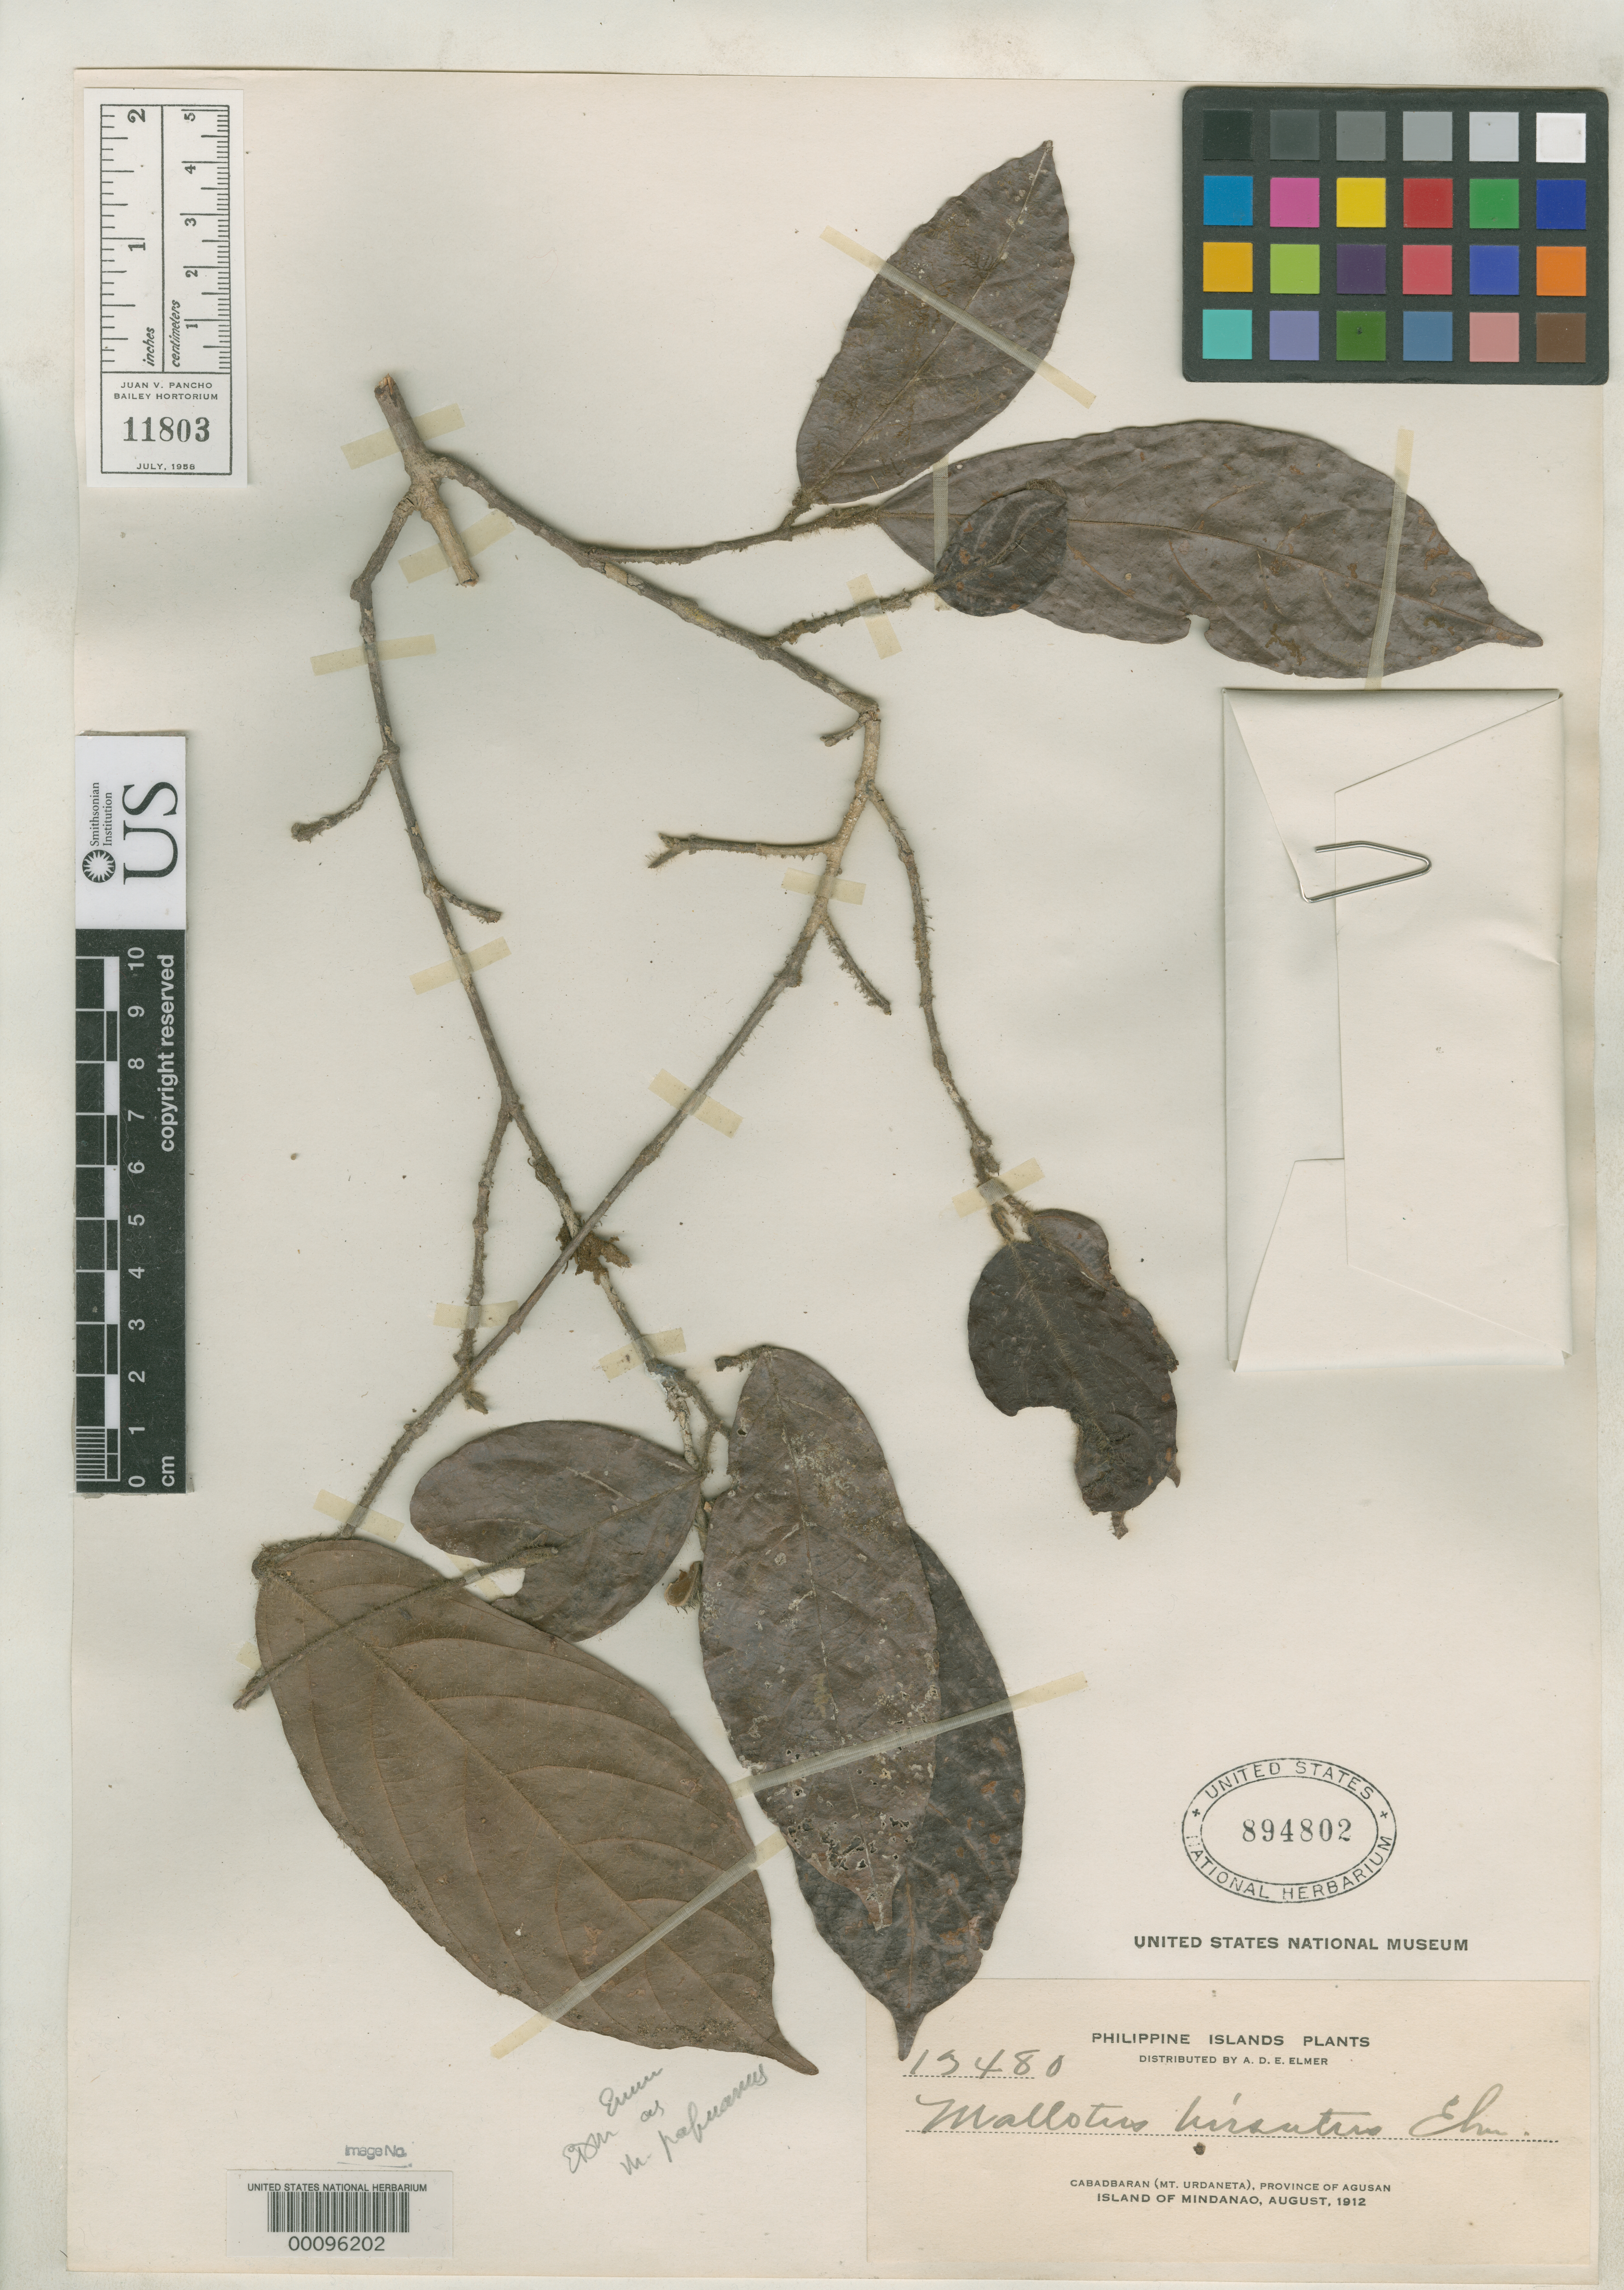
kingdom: Plantae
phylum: Tracheophyta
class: Magnoliopsida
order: Malpighiales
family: Euphorbiaceae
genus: Mallotus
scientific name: Mallotus hirsutus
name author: Elmer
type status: Isotype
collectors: A. D. E. Elmer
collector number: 13480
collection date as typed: Aug 1912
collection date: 1912-08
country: Philippines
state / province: Caraga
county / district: Agusan del Norte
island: Mindanao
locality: Cabadbaran (Mt. Urdaneta), Province of Agusan, Island of Mindanao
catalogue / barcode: US 894802